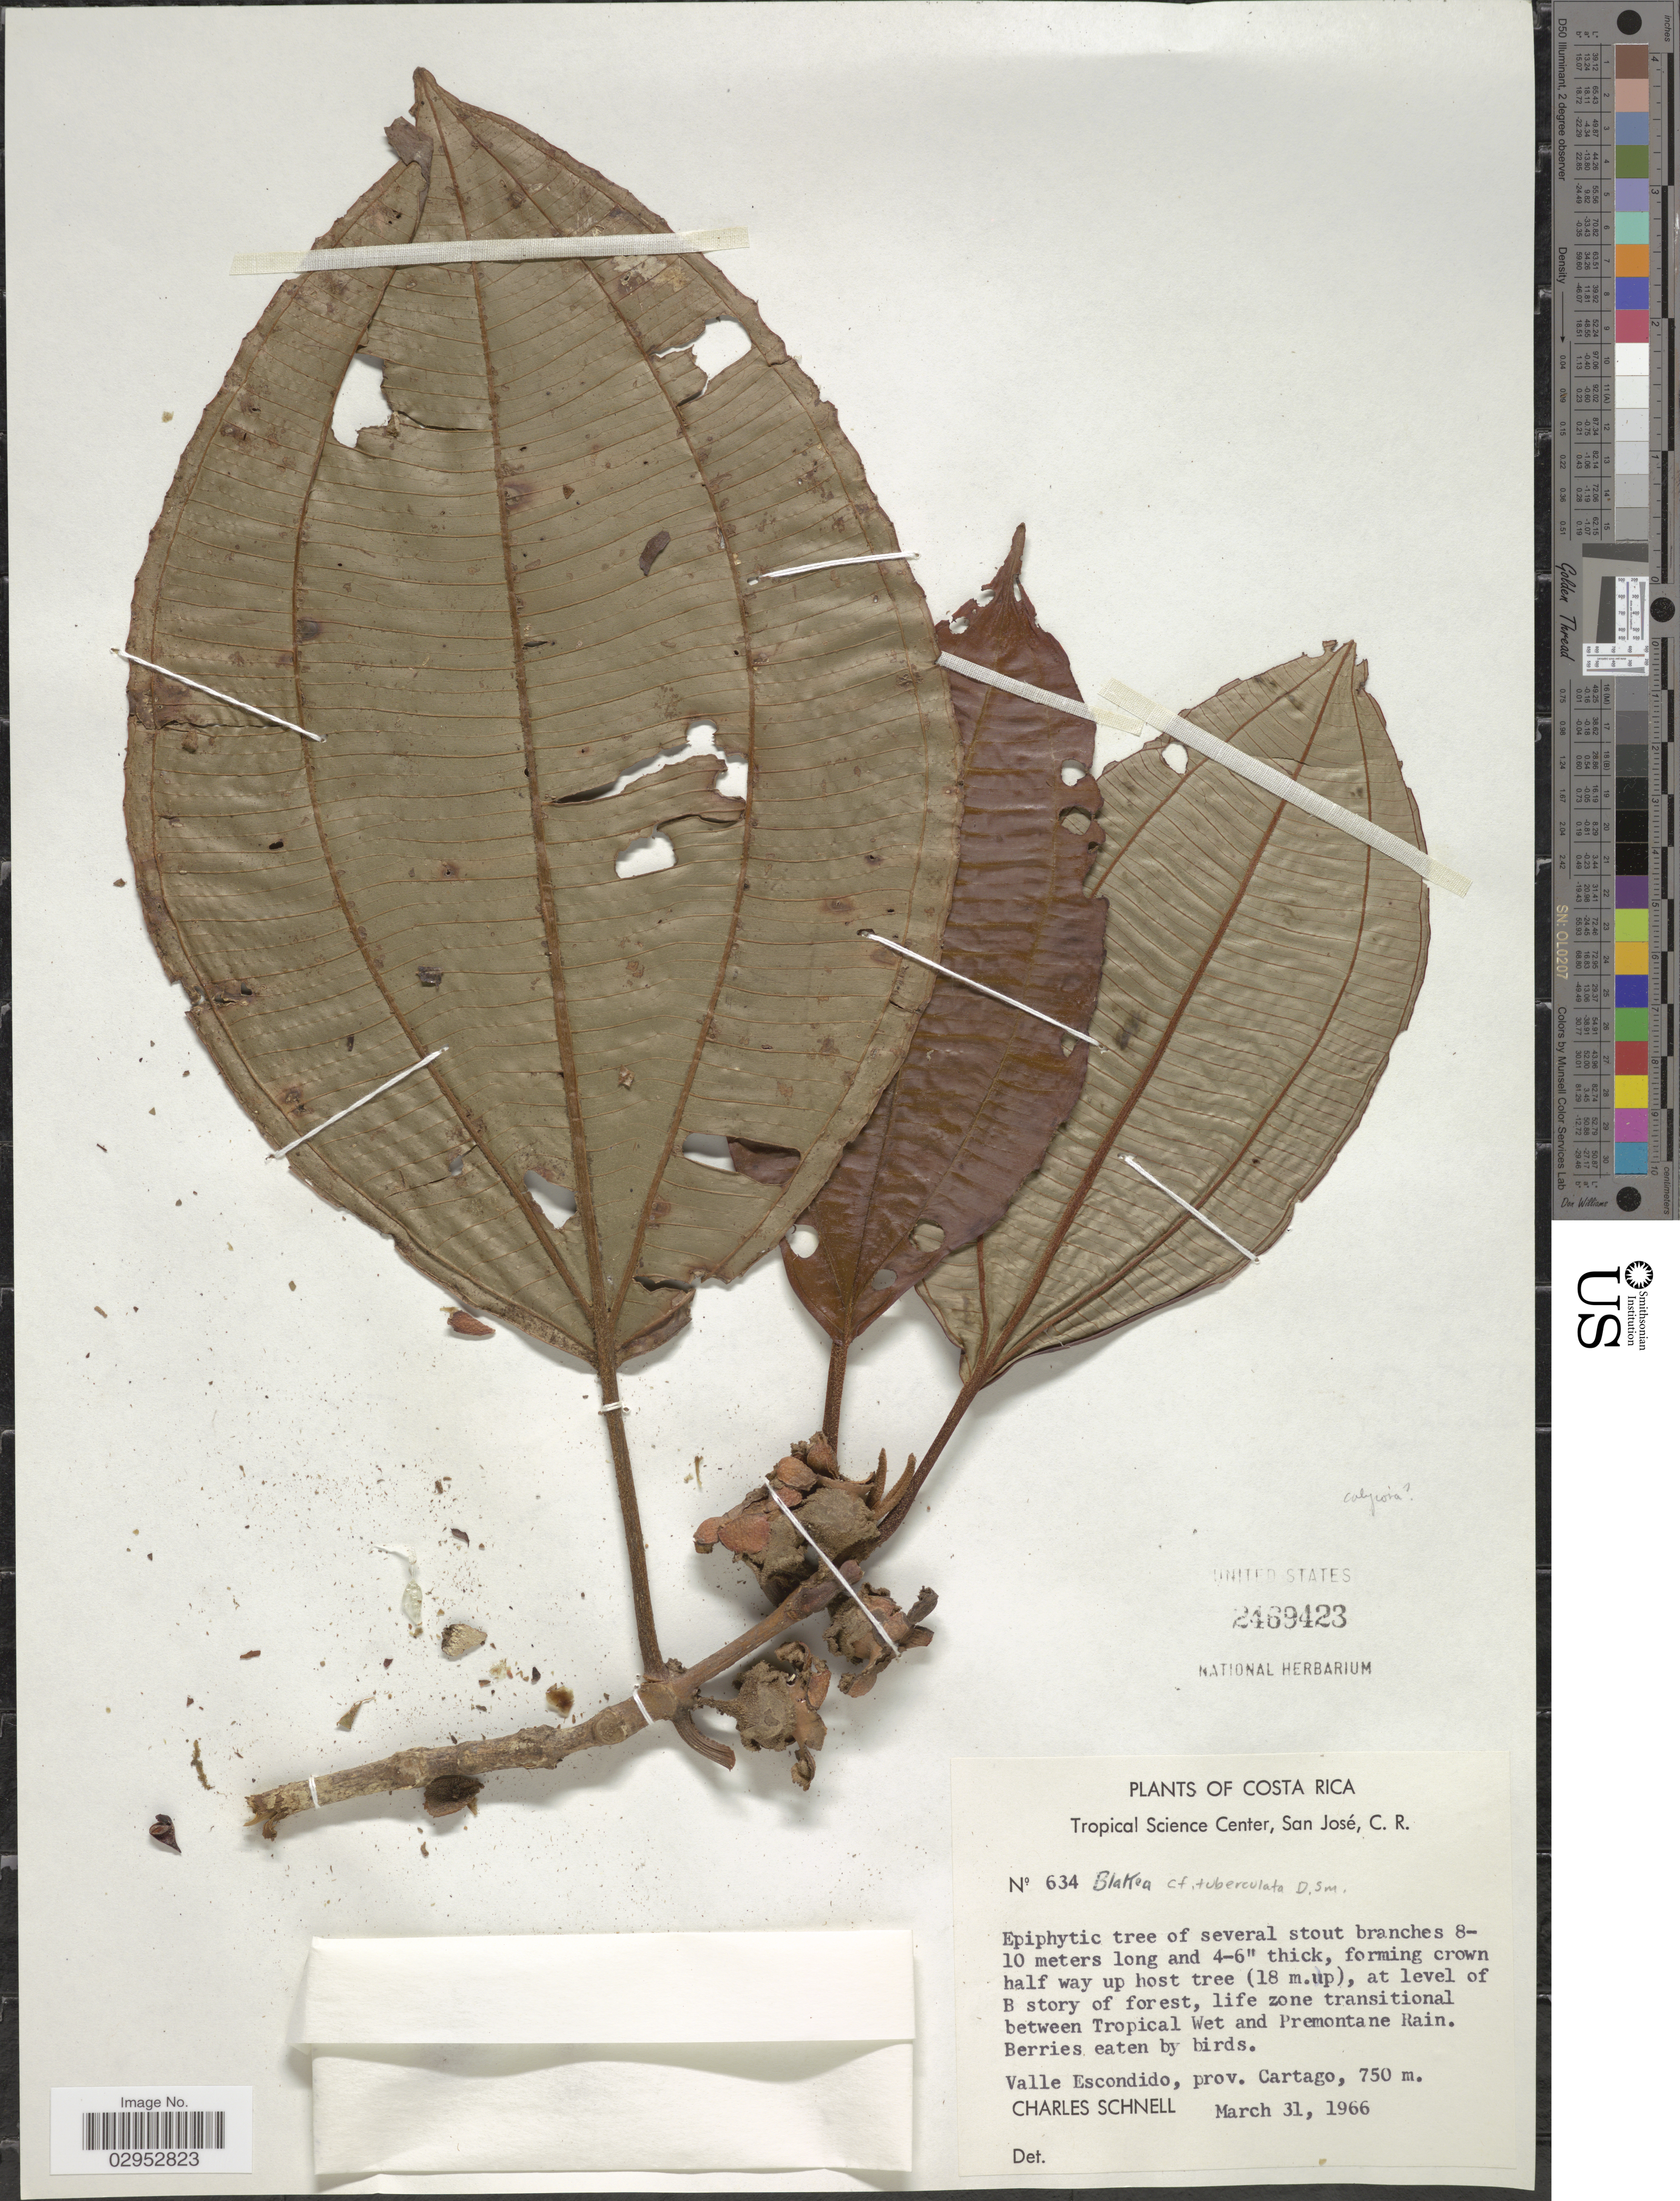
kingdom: Plantae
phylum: Tracheophyta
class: Magnoliopsida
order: Myrtales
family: Melastomataceae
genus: Blakea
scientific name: Blakea tuberculata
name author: Donn. Sm.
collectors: C. Schnell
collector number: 634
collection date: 1966-03-31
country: Costa Rica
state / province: Cartago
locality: At level of B story of forest, life zone transitional between Tropical Wet and Premontane Rain. Valle Escondido, prov. Cartago.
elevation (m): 750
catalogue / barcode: US 2469423